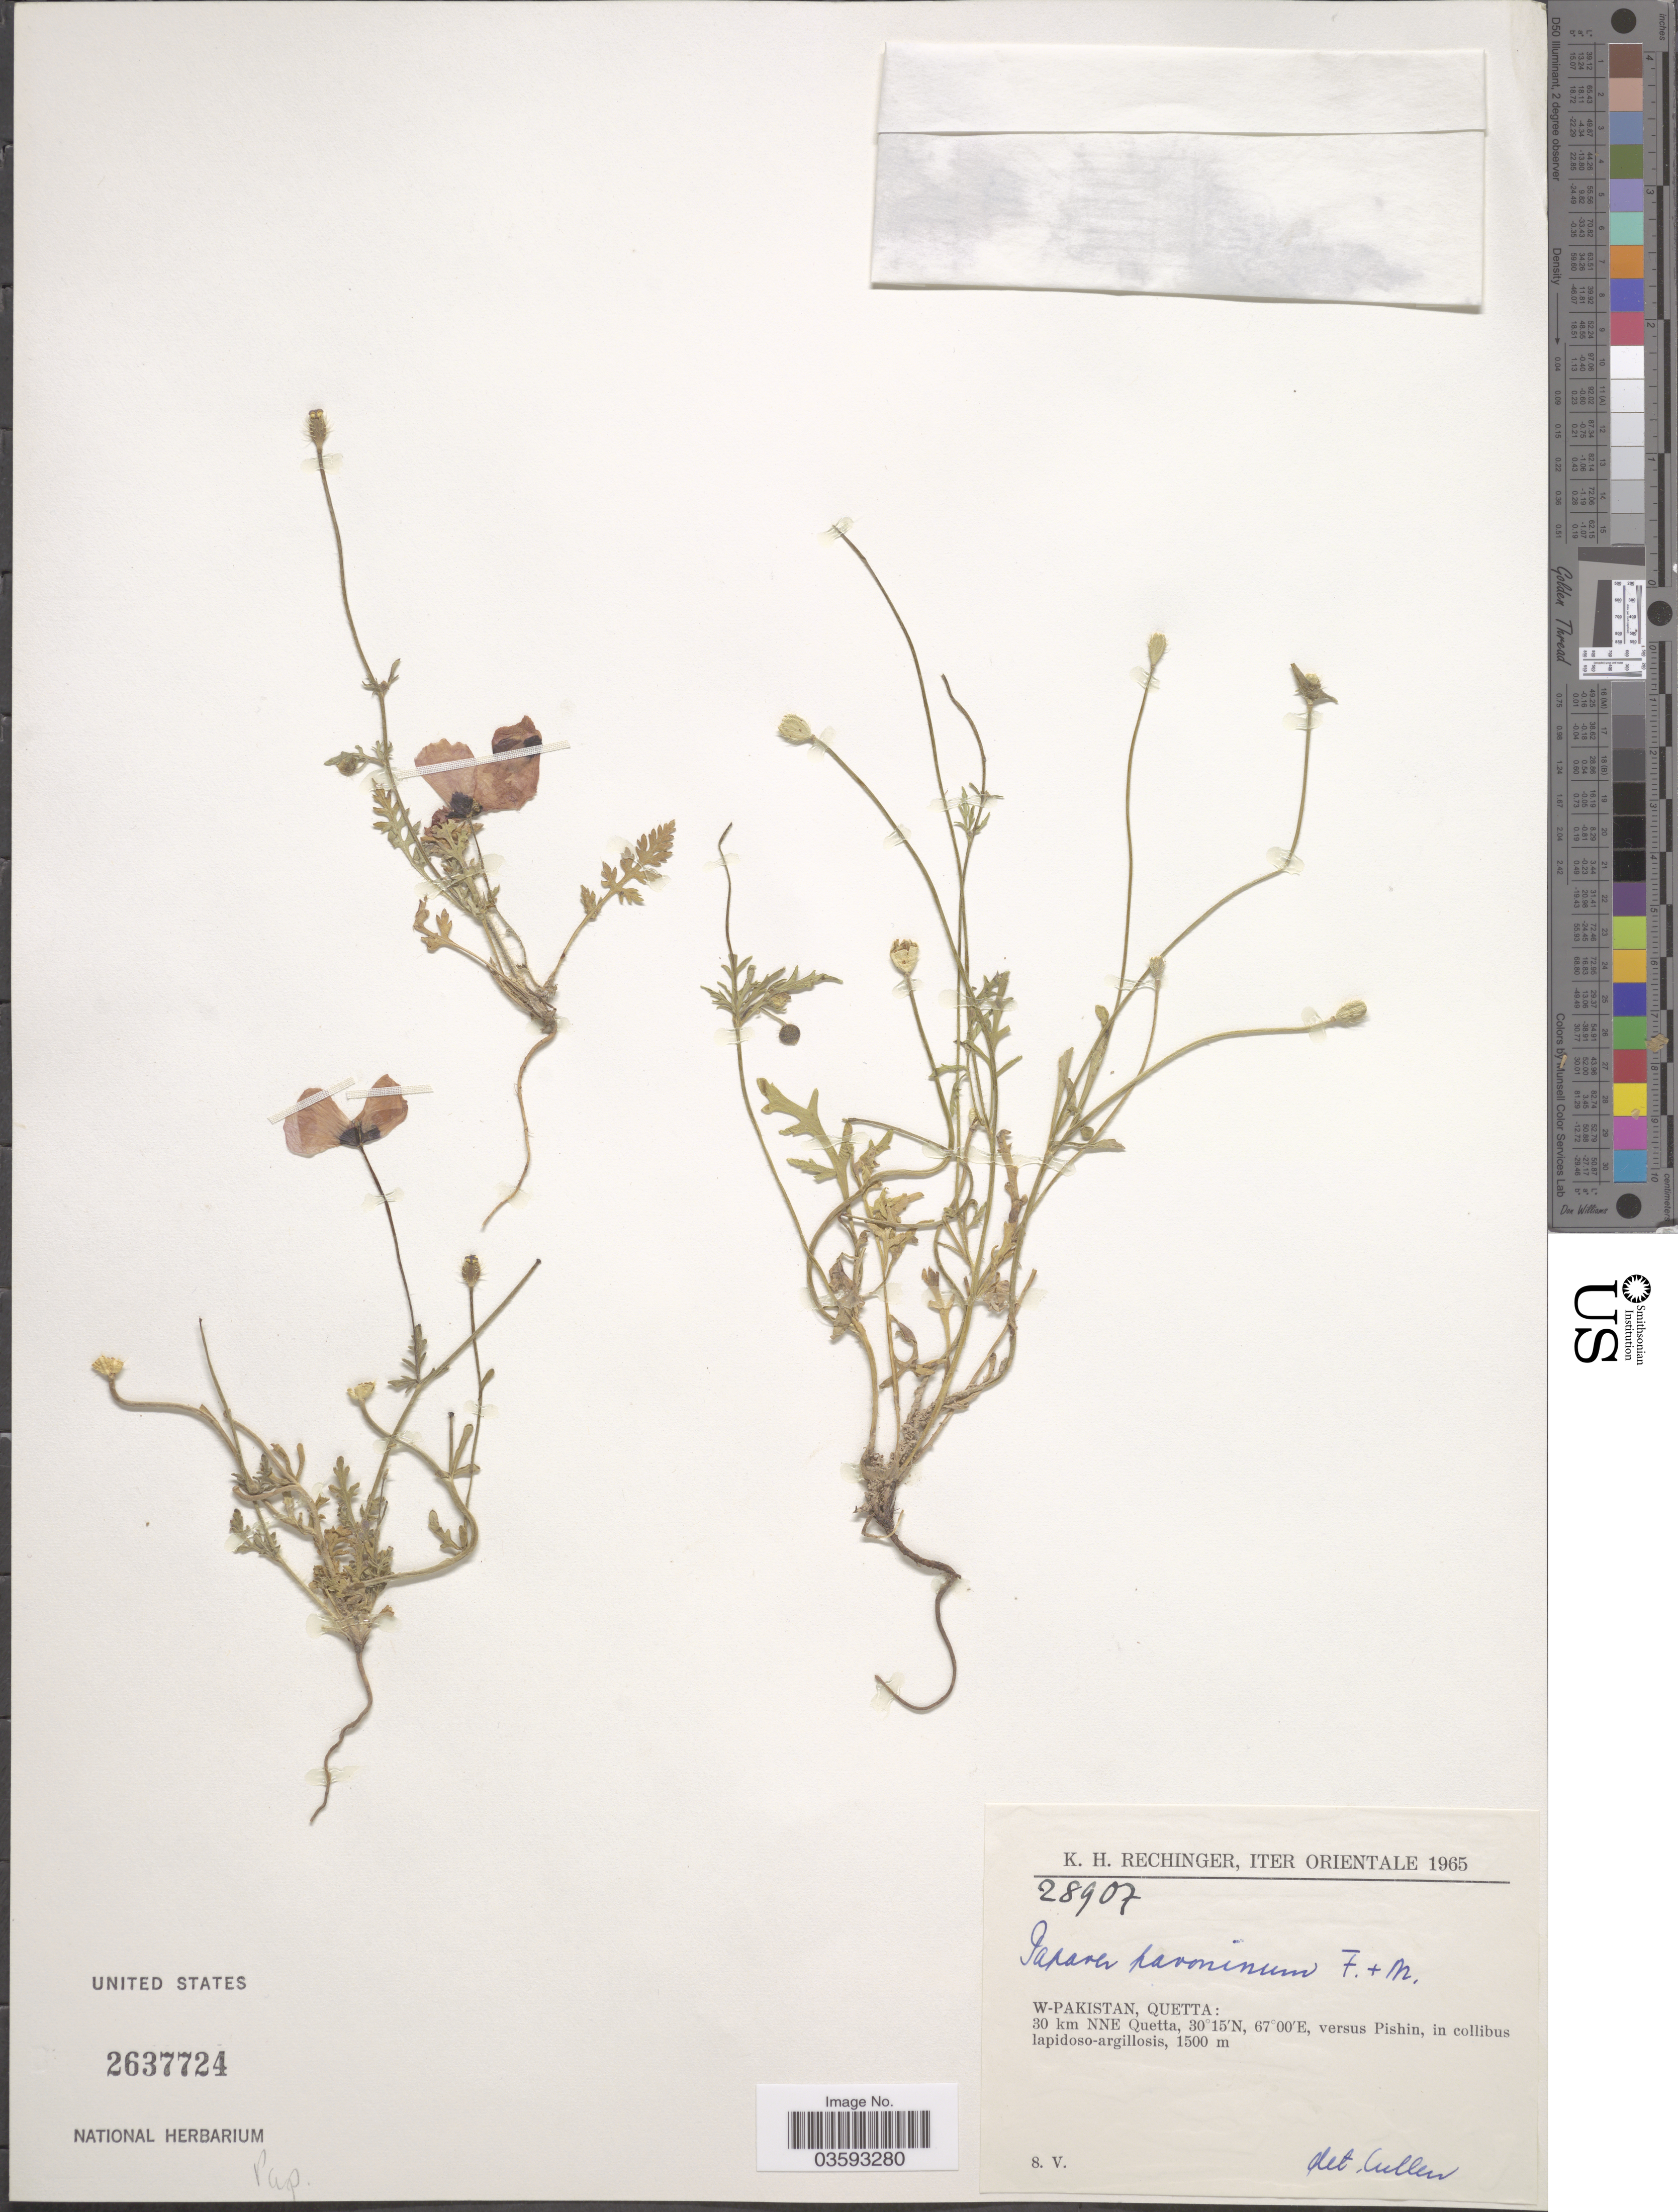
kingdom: Plantae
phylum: Tracheophyta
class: Magnoliopsida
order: Ranunculales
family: Papaveraceae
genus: Papaver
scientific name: Papaver pavoninum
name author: C.A. Mey.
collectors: K. H. Rechinger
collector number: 28907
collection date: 1965-05-08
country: Pakistan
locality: Iter Orientale. W-Pakistan, Quetta: 30 km NNE Quetta, versus Pishin, in collibus lapidoso-argillosis.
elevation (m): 1500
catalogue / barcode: US 2637724